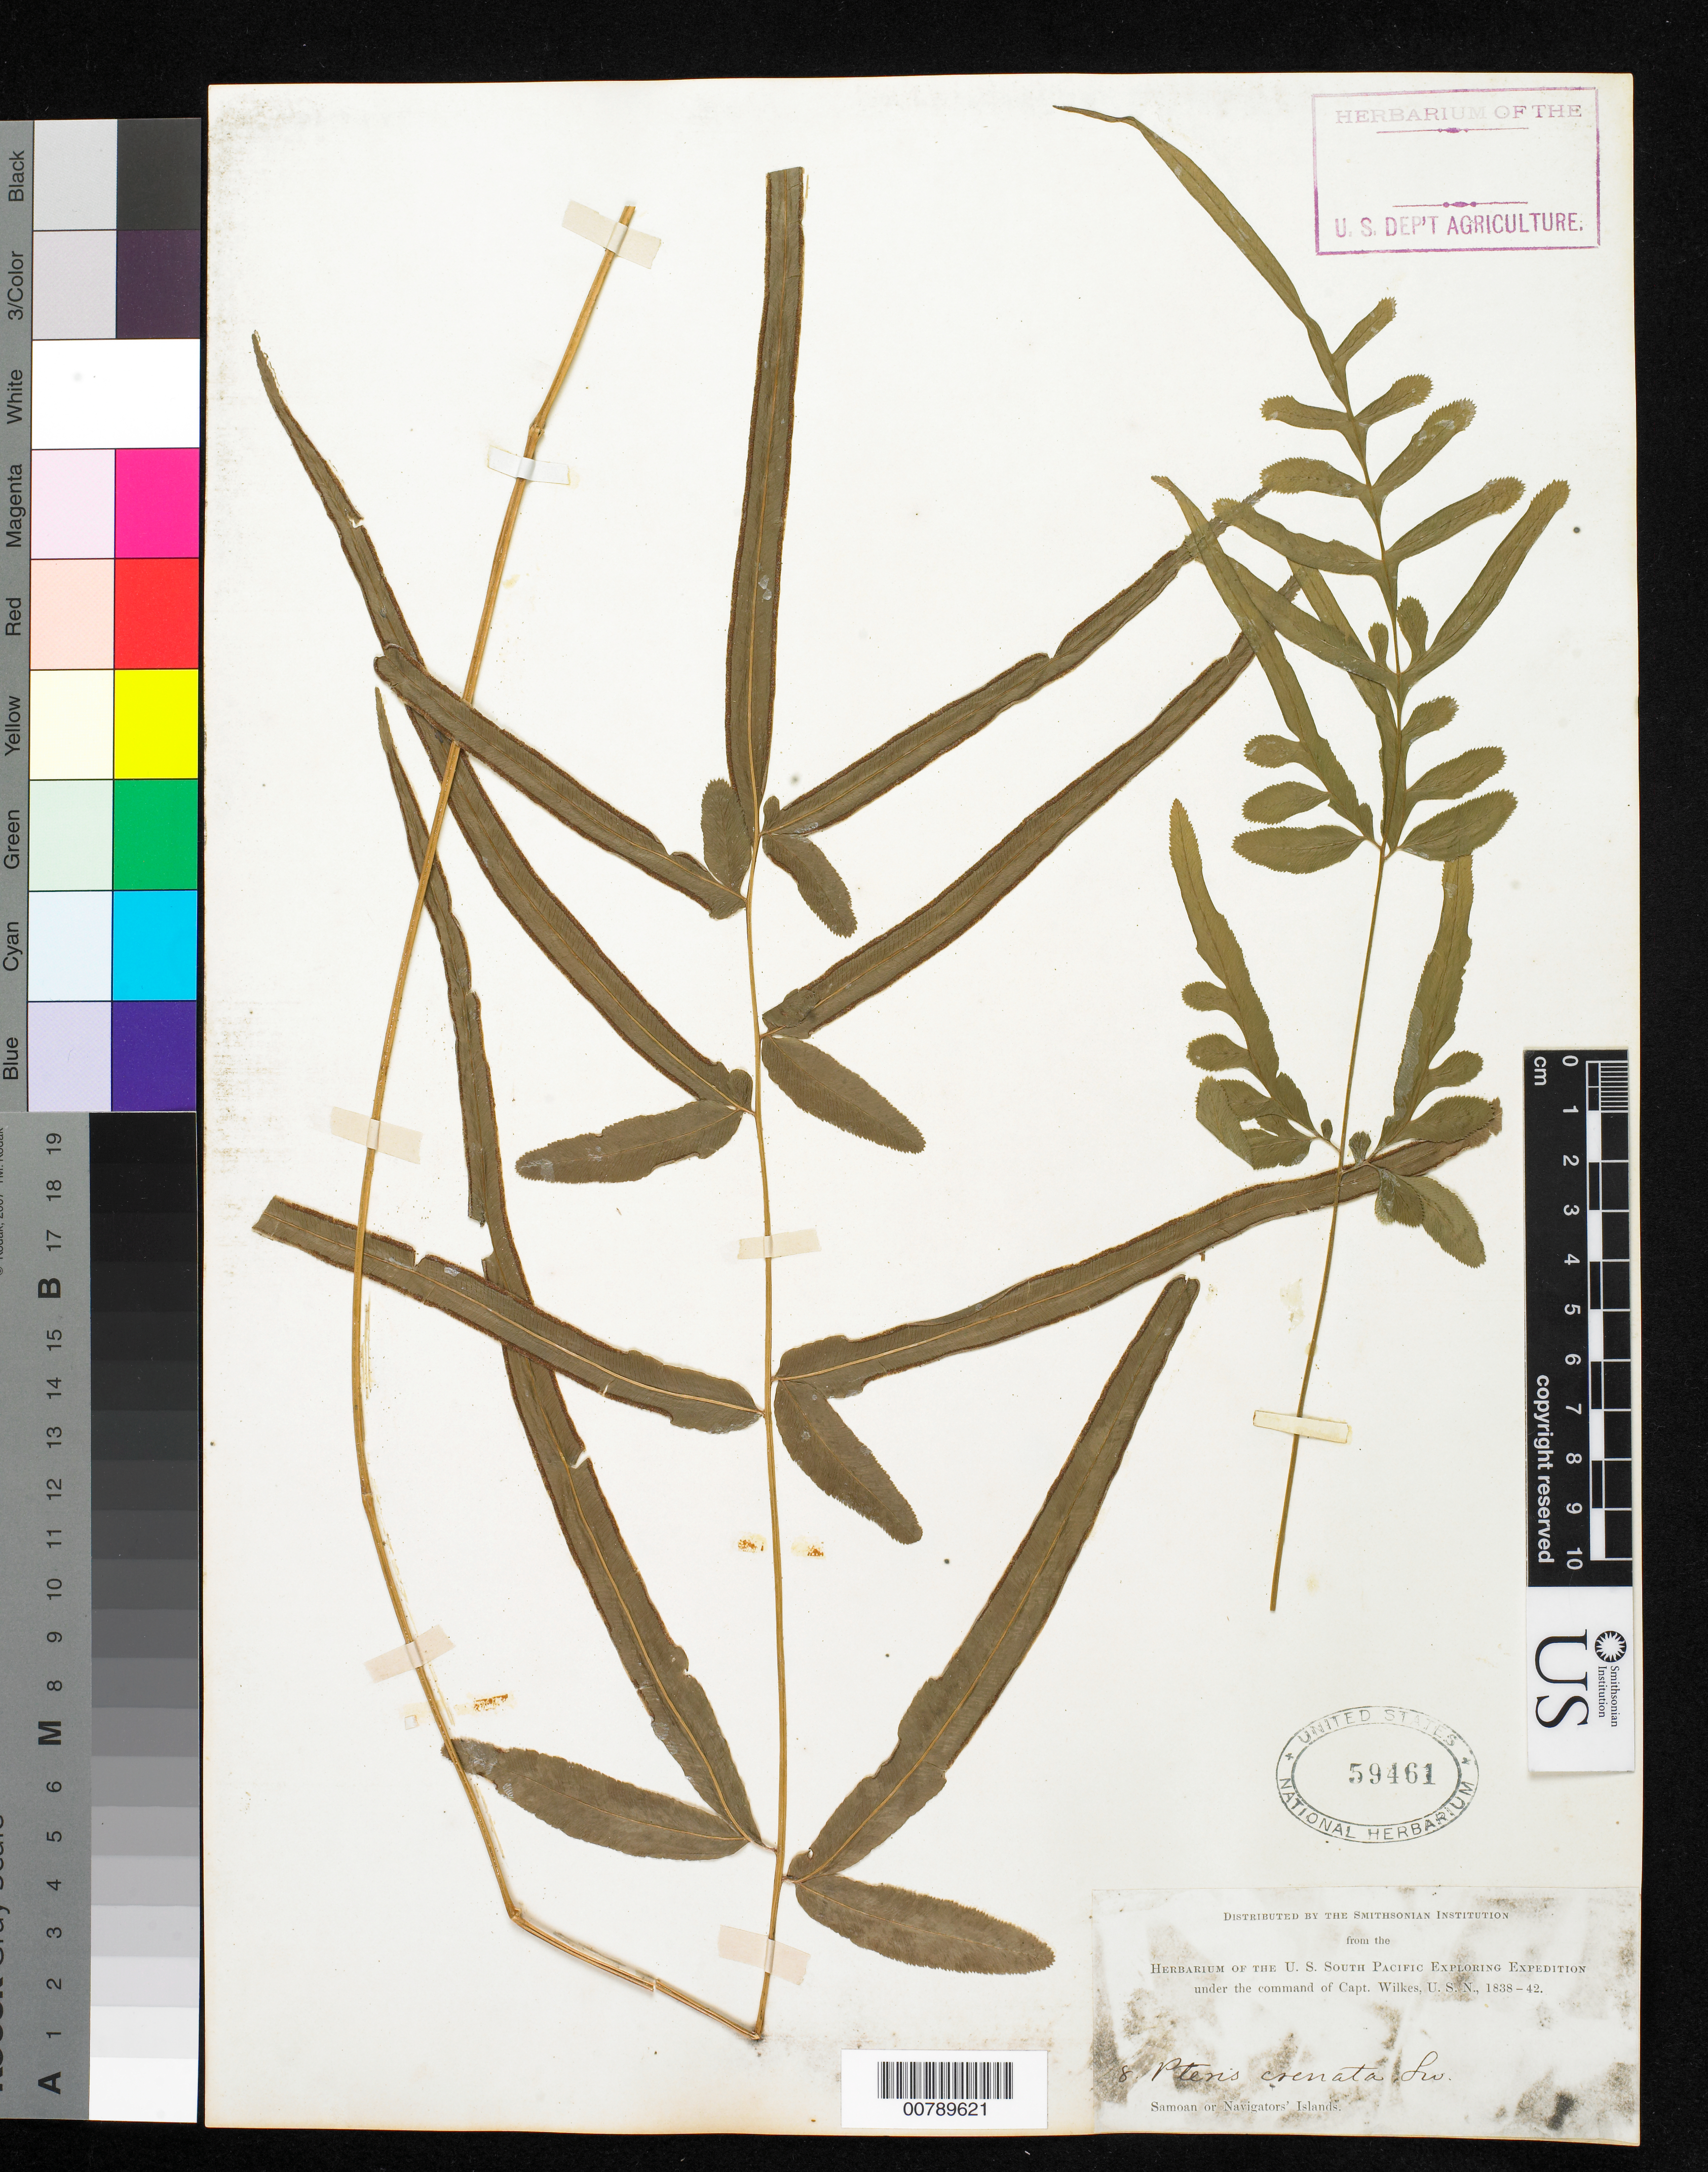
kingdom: Plantae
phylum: Tracheophyta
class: Polypodiopsida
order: Polypodiales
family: Pteridaceae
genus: Pteris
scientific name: Pteris ensiformis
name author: Burm. f.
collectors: Wilkes Explor. Exped.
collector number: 8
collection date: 1838/1842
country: American Samoa / Samoa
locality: Samoan or Navigator's Islands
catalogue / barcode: US 59461